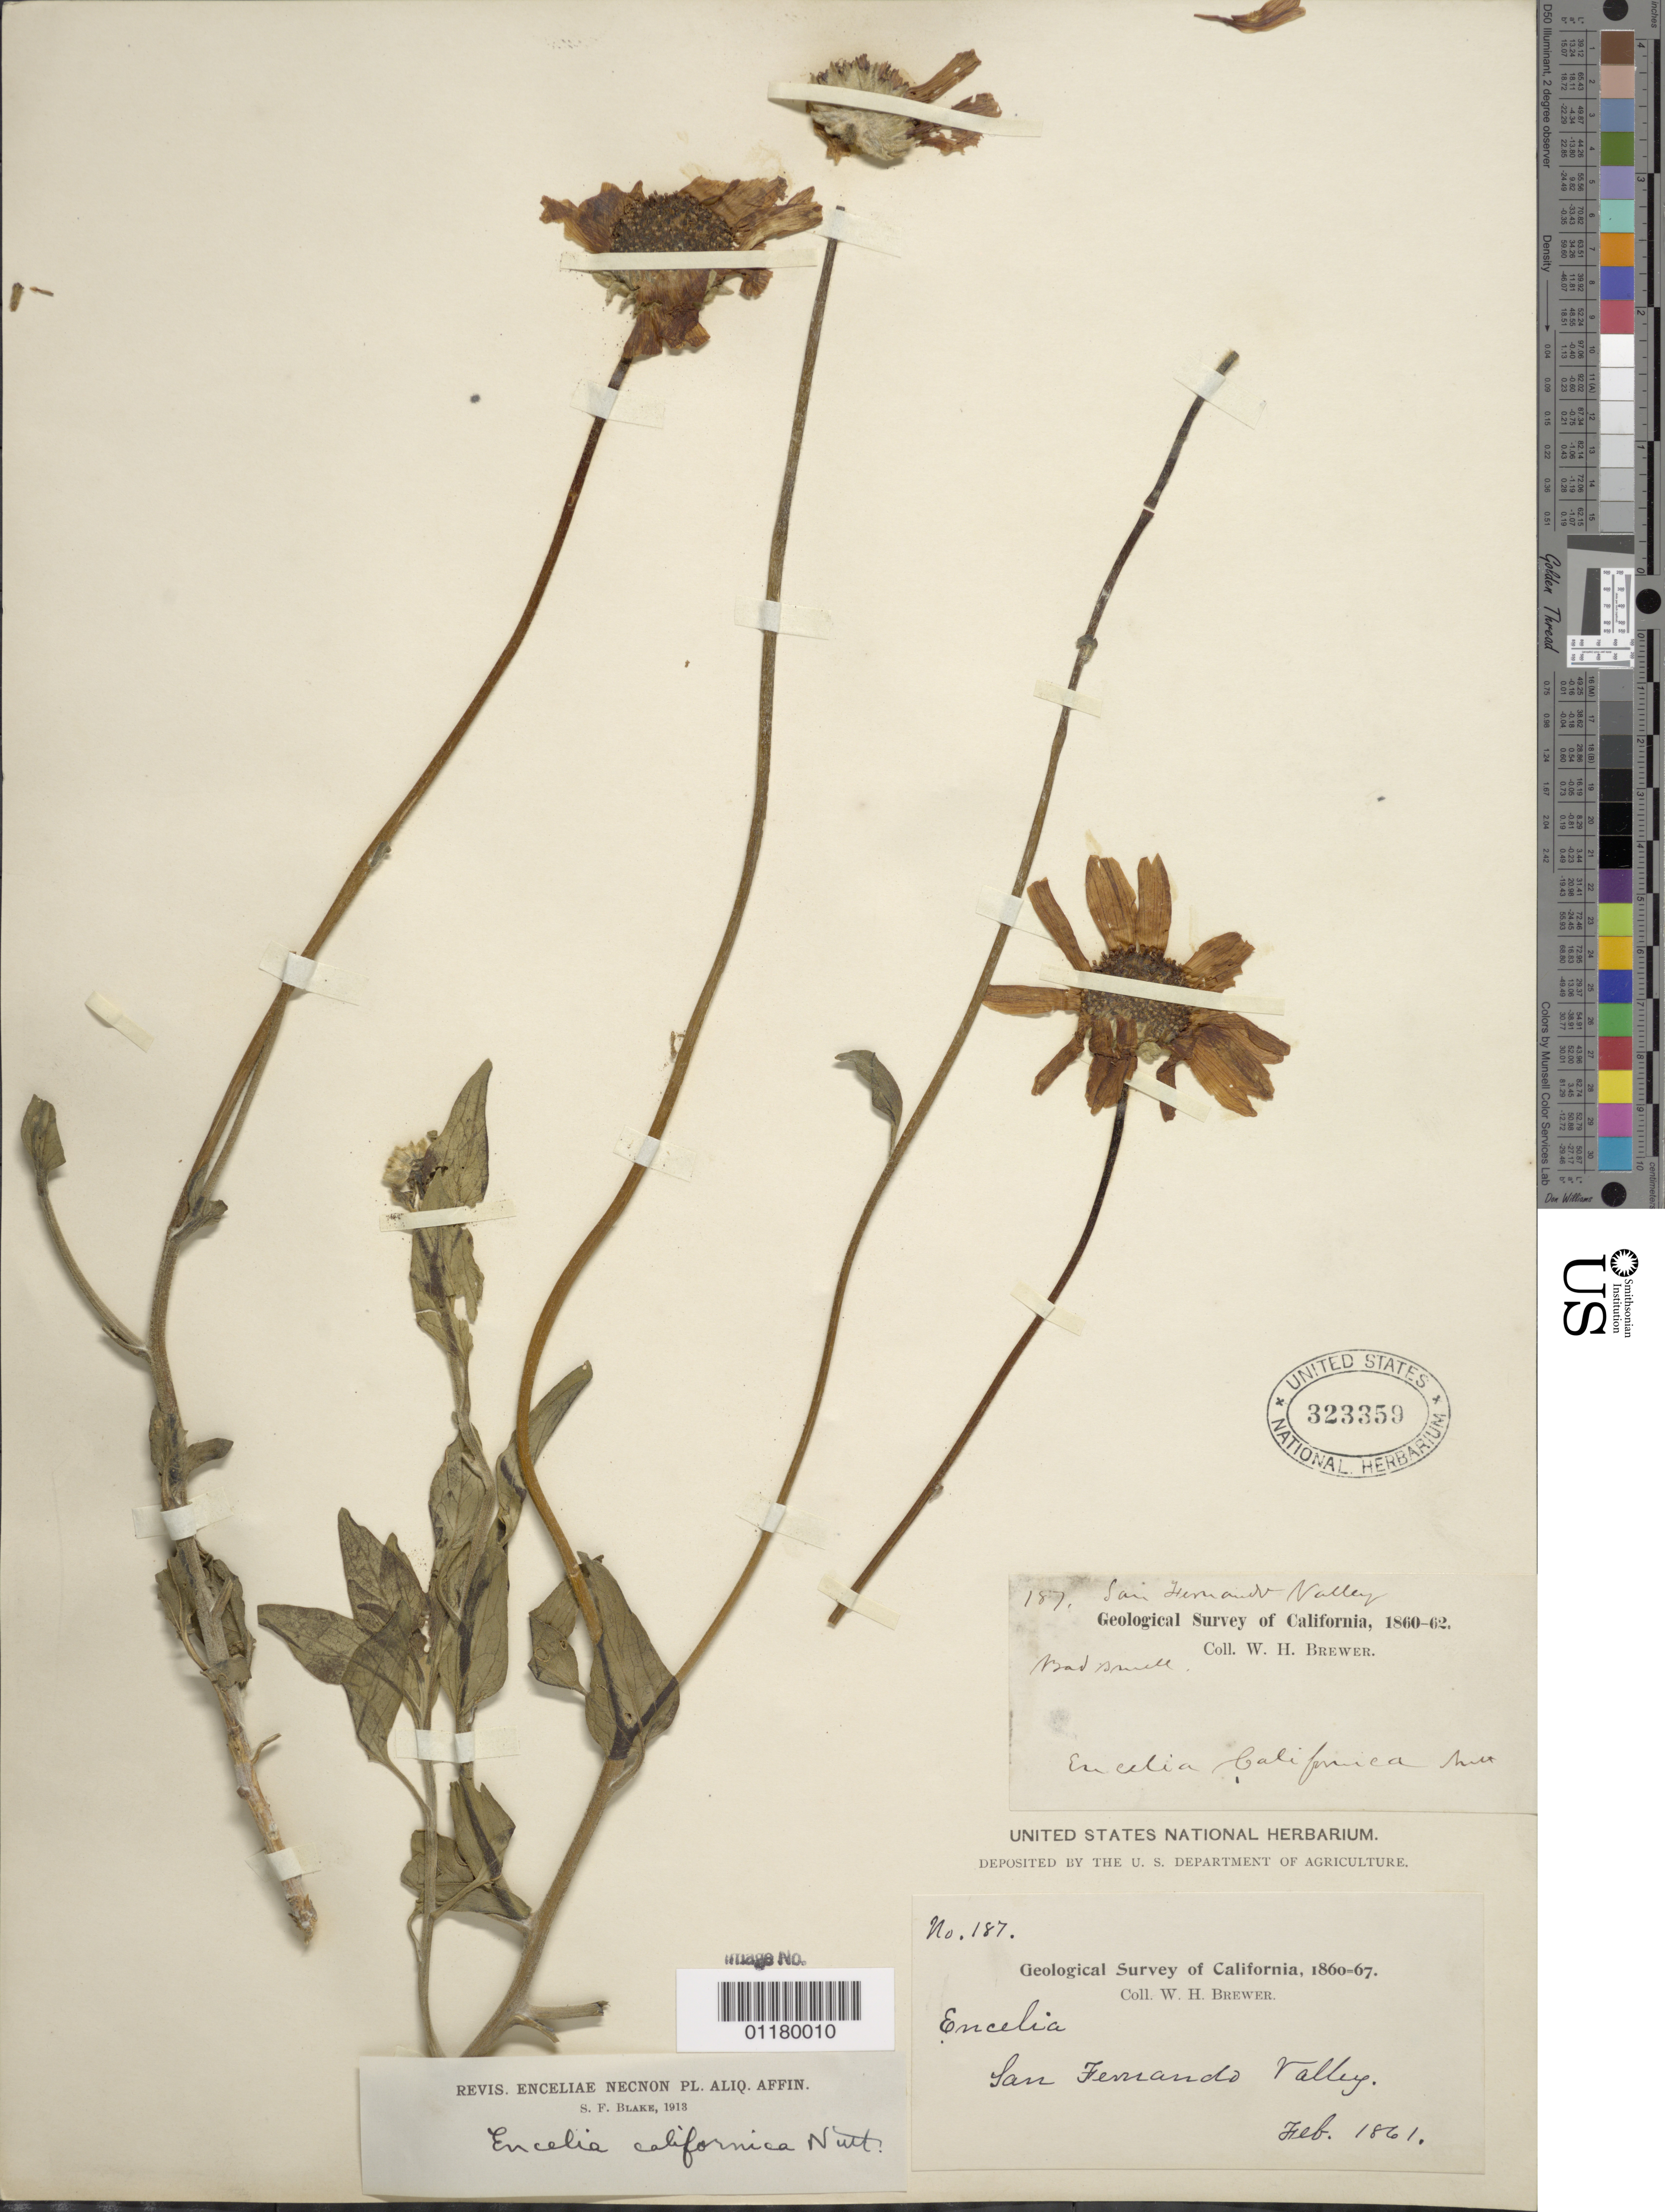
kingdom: Plantae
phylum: Tracheophyta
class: Magnoliopsida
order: Asterales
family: Asteraceae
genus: Encelia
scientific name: Encelia californica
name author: Nutt.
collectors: W. H. Brewer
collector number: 187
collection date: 1861-02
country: United States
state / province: California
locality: San Fernando Valley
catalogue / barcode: US 323359